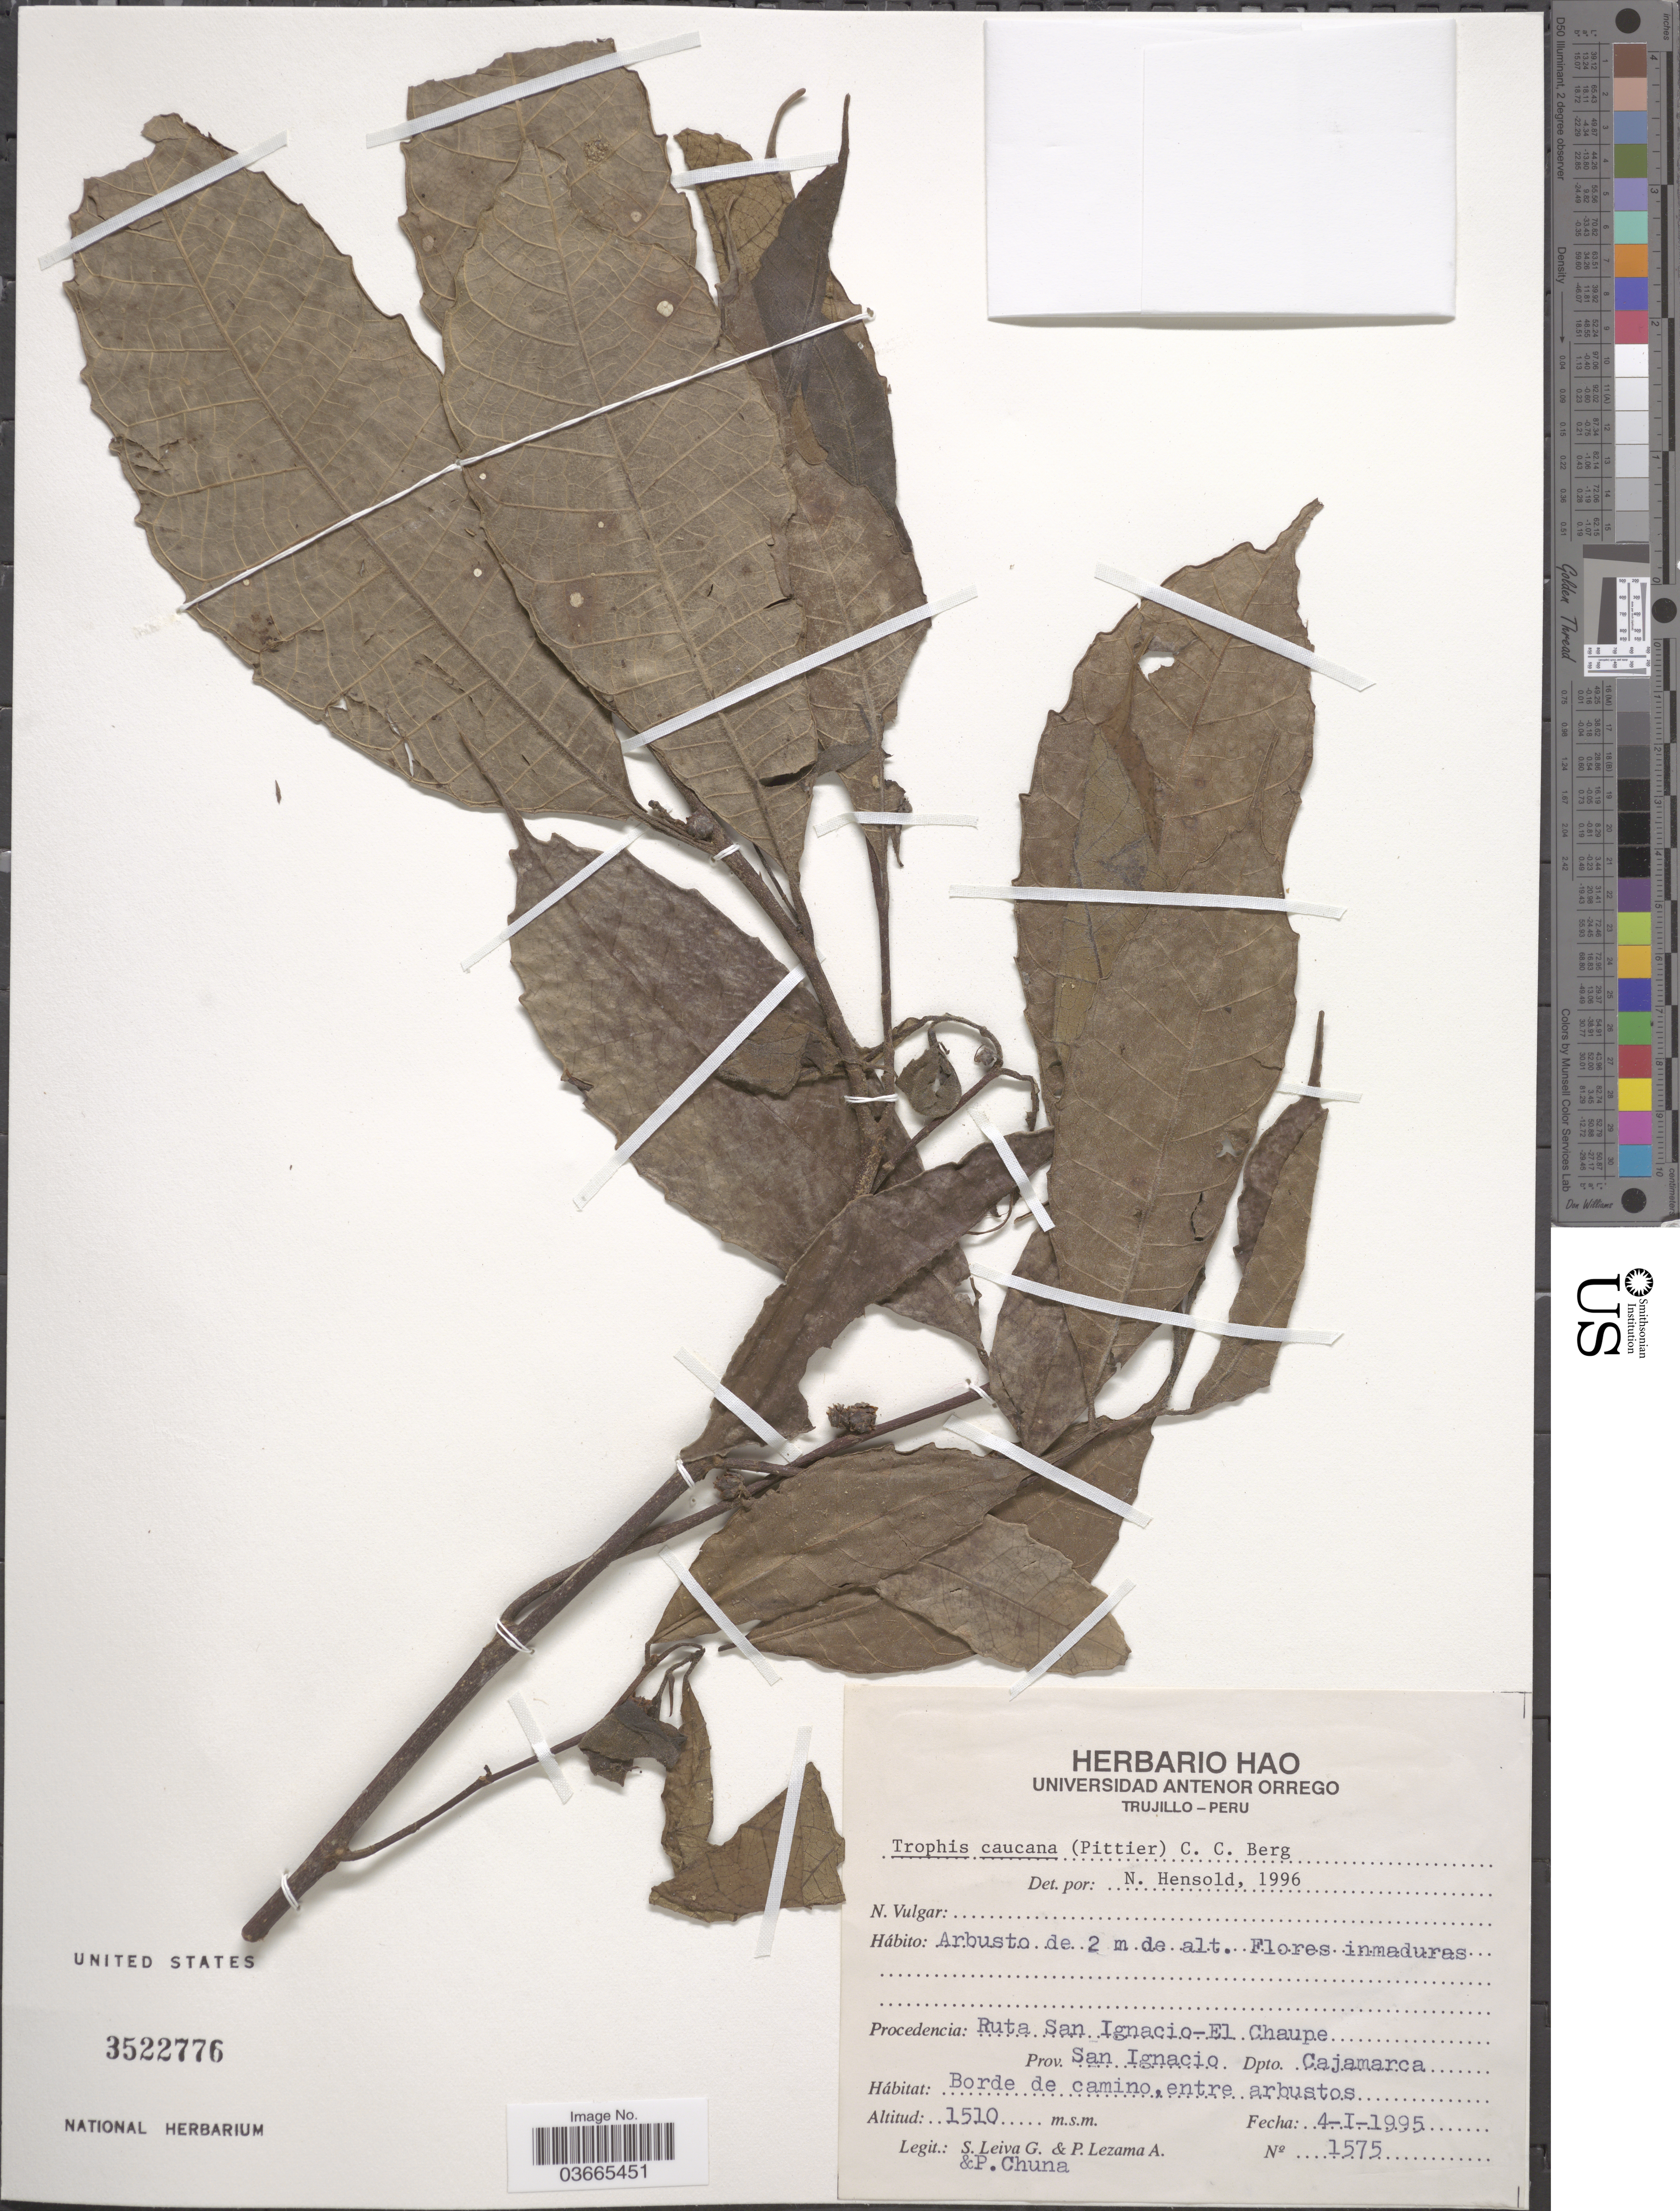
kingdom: Plantae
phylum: Tracheophyta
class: Magnoliopsida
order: Rosales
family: Moraceae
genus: Olmedia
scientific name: Olmedia aspera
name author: Ruiz & Pav.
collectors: S. Leiva G., P. Lezama A. & P. Chuna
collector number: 1575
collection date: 1995-01-04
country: Peru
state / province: Cajamarca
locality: Ruta San Ignacio-El Chaupe. Prov. San Ignacio. Dpto. Cajamarca.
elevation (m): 1510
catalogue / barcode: US 3522776